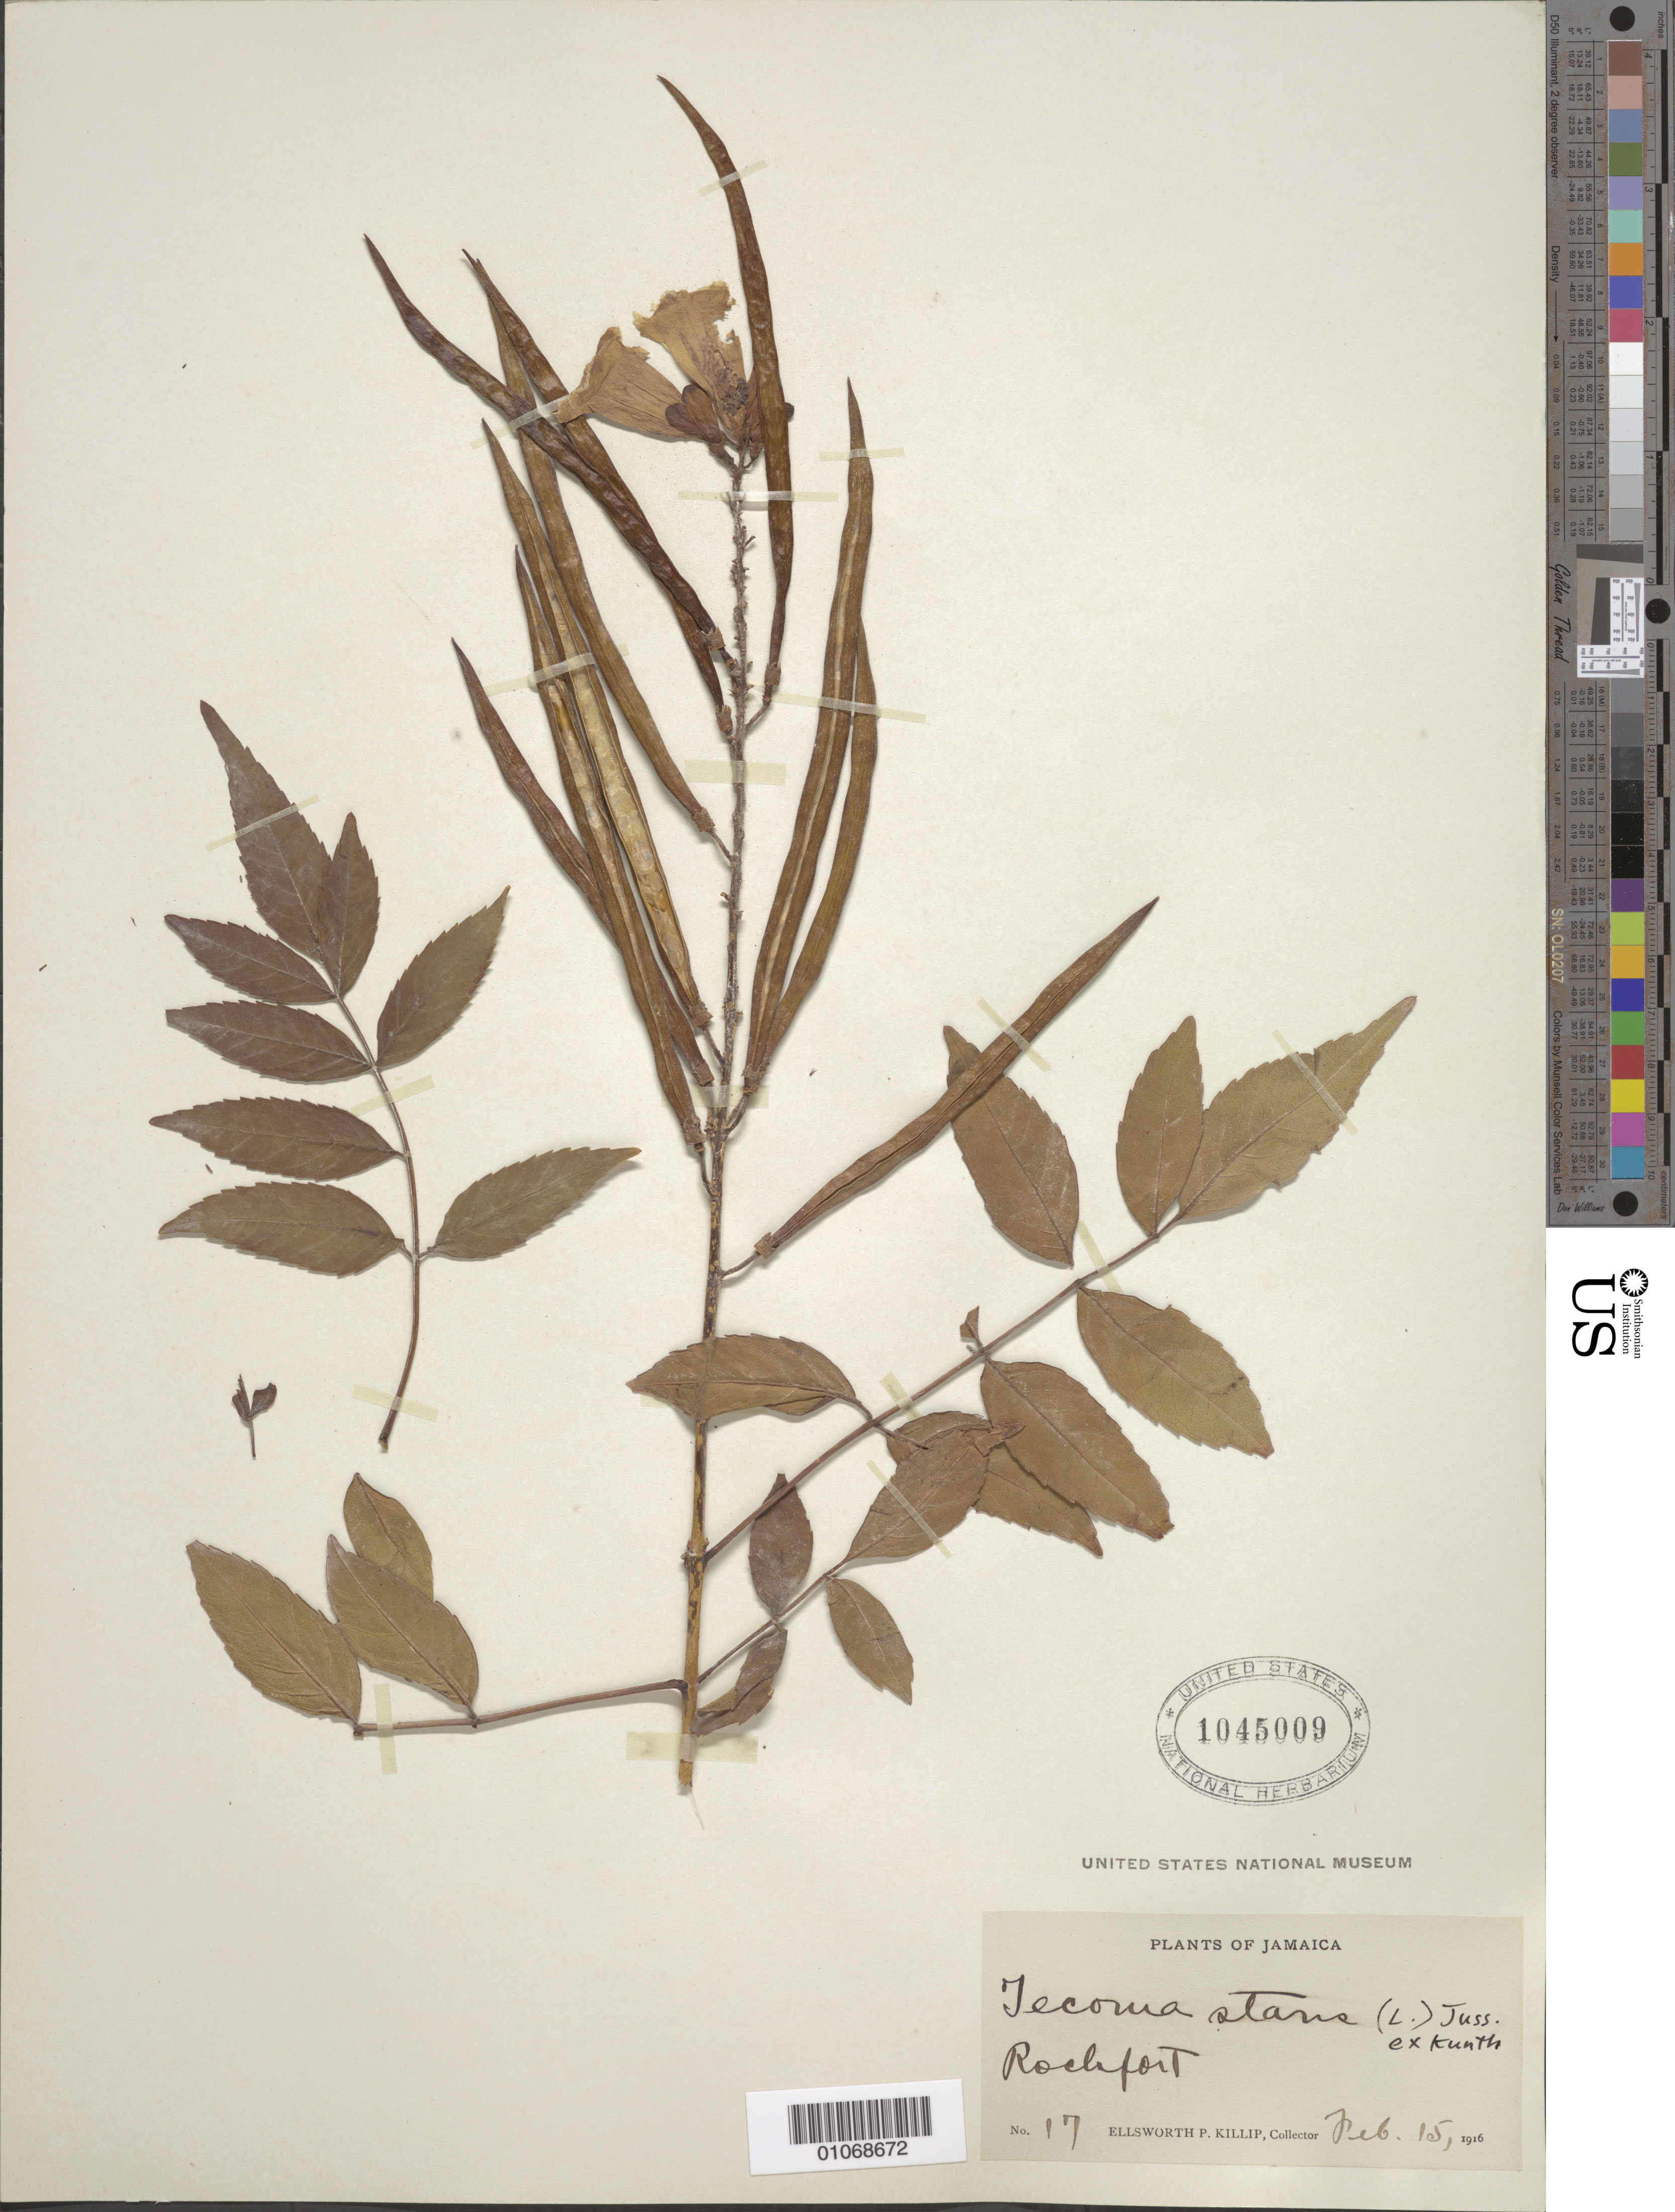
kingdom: Plantae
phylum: Tracheophyta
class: Magnoliopsida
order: Lamiales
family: Bignoniaceae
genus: Tecoma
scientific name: Tecoma stans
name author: (L.) Juss. ex Kunth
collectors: E. P. Killip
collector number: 17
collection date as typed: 15 Feb 1916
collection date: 1916-02-15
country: Jamaica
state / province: Kingston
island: Jamaica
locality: Rockfort.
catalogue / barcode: US 1045009